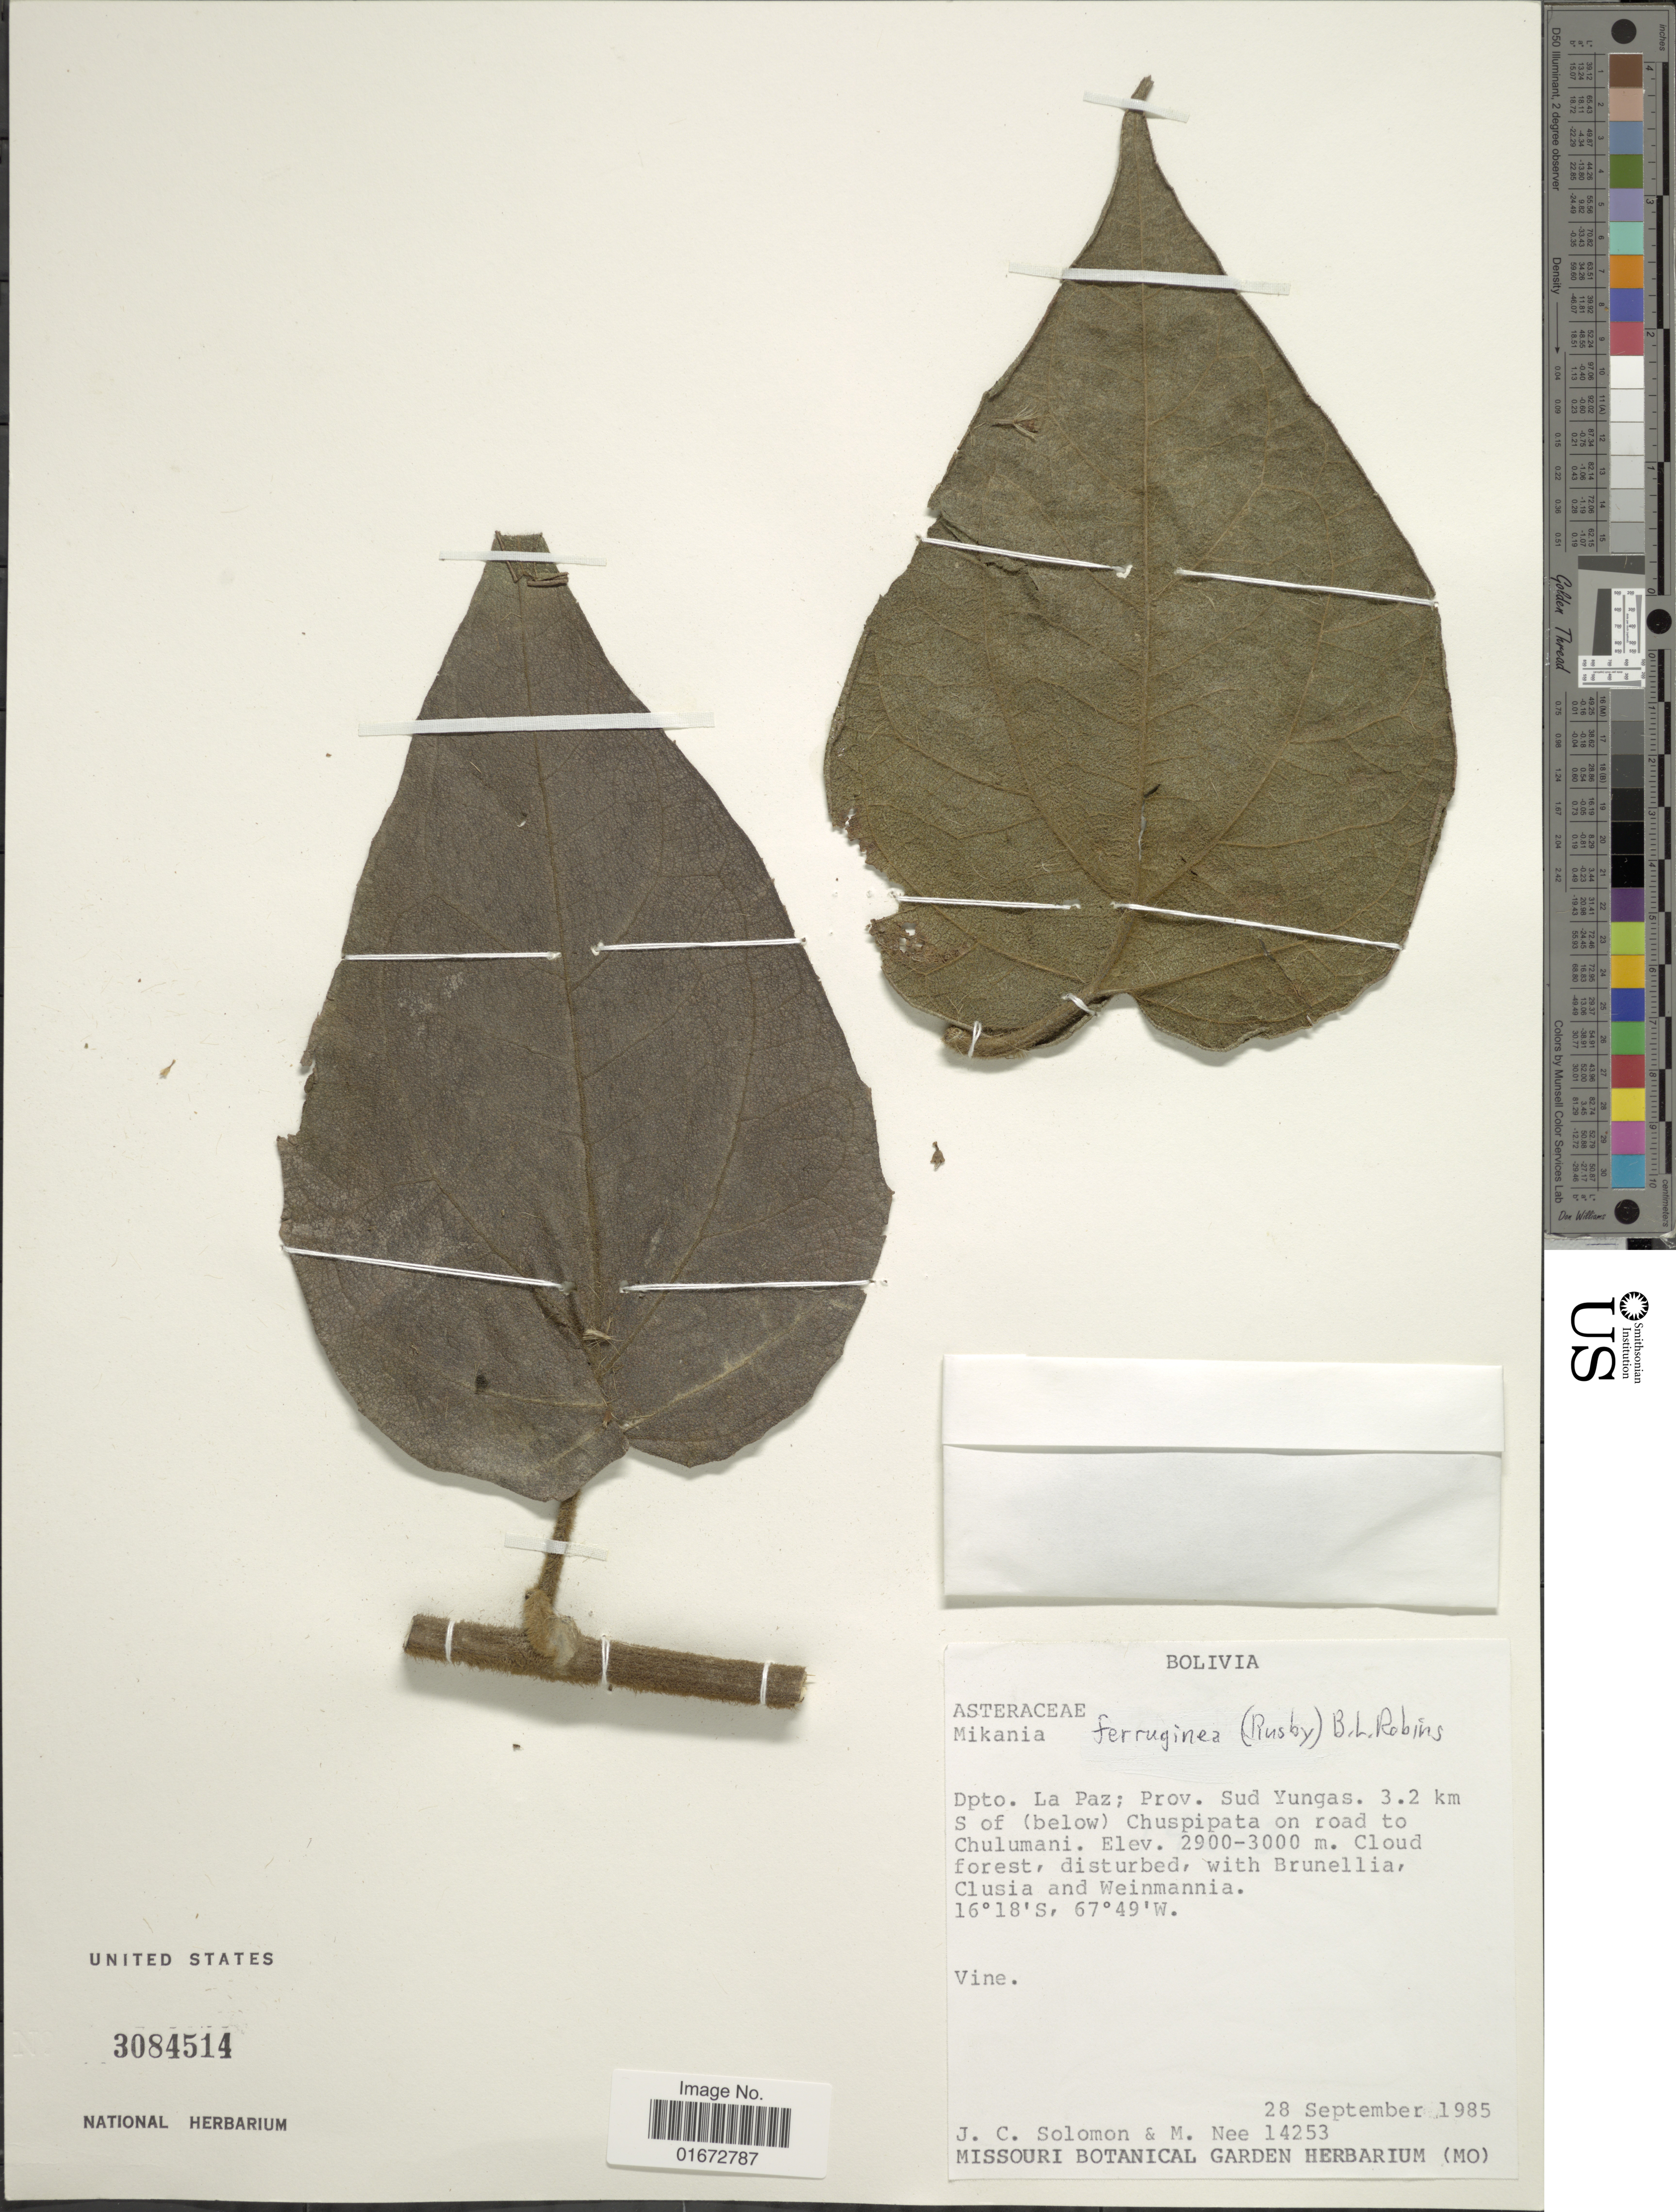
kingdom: Plantae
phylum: Tracheophyta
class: Magnoliopsida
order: Asterales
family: Asteraceae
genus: Mikania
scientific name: Mikania ferruginea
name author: (Rusby) Buchtien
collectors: J. C. Solomon & M. Nee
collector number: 14253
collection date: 1985-09-28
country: Bolivia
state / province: La Paz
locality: Dpto. La Paz; Prov. Sud Yungas. 3.2 km S of (below) Chuspipata on road to Chulumani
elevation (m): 2900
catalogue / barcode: US 3084514